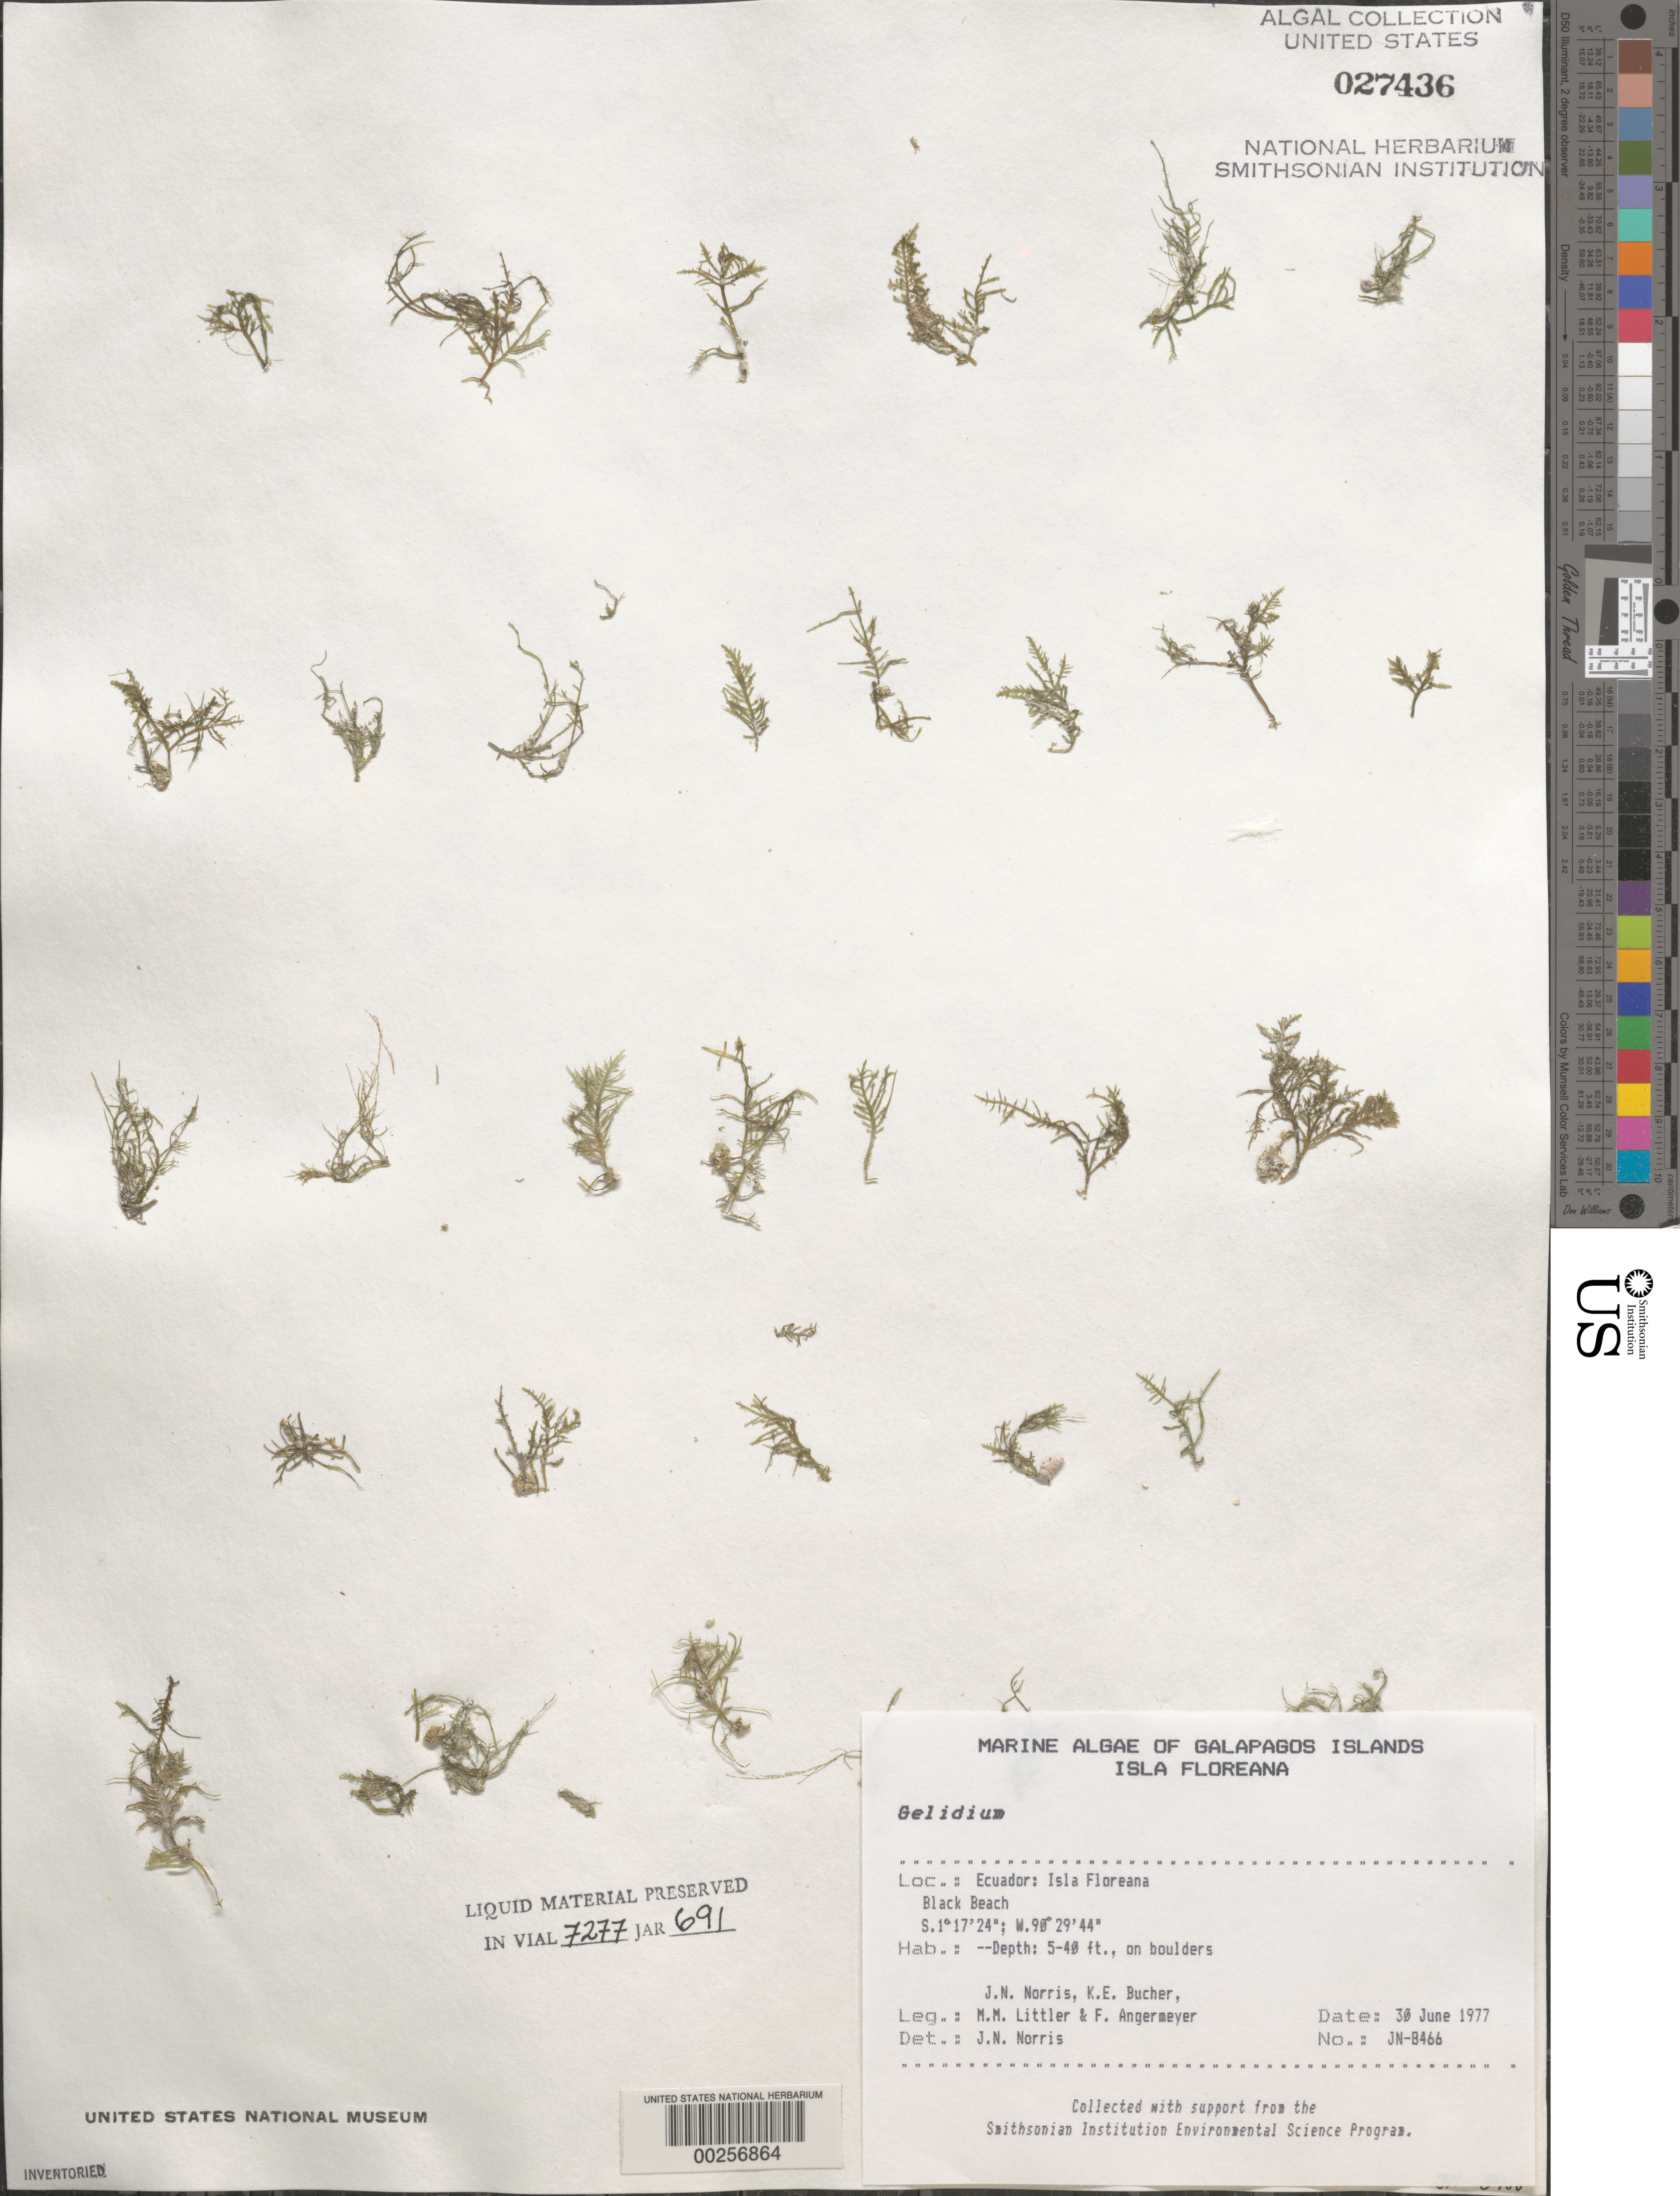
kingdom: Plantae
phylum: Rhodophyta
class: Florideophyceae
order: Gelidiales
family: Gelidiaceae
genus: Gelidium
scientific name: Gelidium sp.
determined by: Norris, James N.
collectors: J. N. Norris, K. E. Bucher, M. M. Littler & F. Angermeyer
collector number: JN-8466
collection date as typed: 30 Jun 1977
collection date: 1977-06-30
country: Ecuador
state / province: Colón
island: Floreana [Charles, Santa Maria]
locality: Black Beach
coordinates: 1 17' 24" S, 90 29' 44" W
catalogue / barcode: US 27436